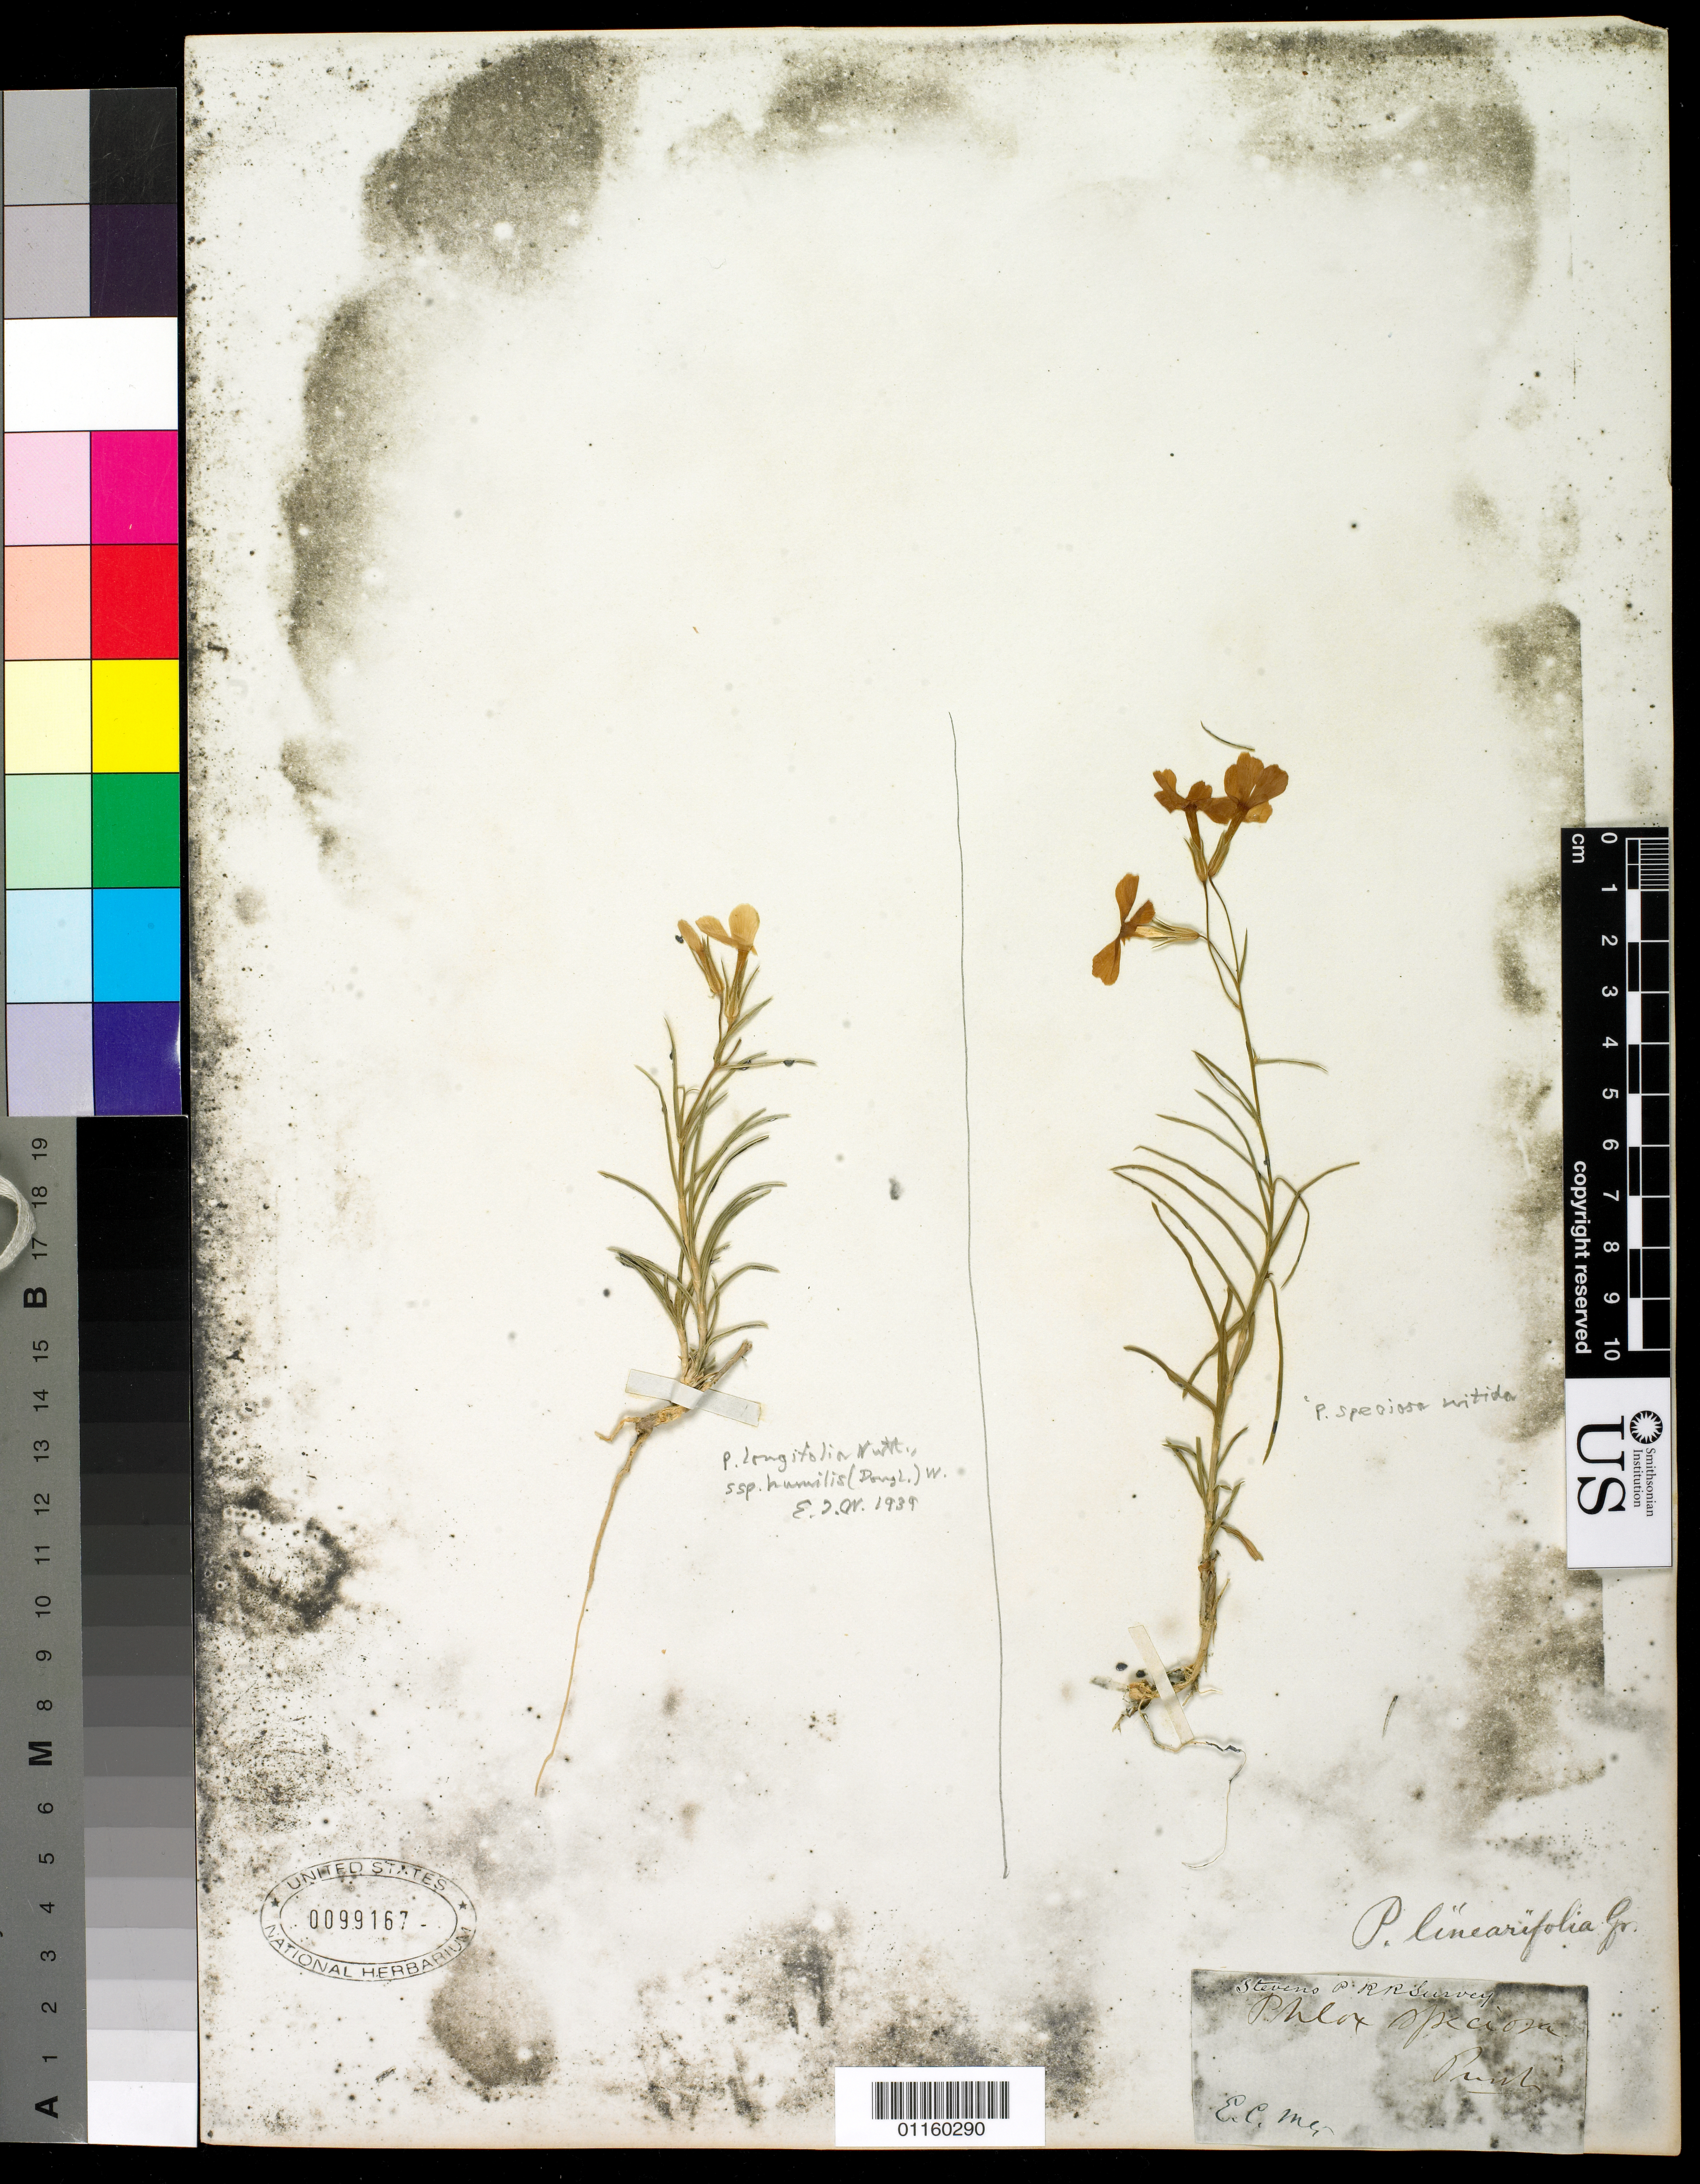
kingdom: Plantae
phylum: Tracheophyta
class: Magnoliopsida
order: Ericales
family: Polemoniaceae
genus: Phlox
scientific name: Phlox speciosa var. nitida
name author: Suksd.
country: United States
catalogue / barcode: US 99167